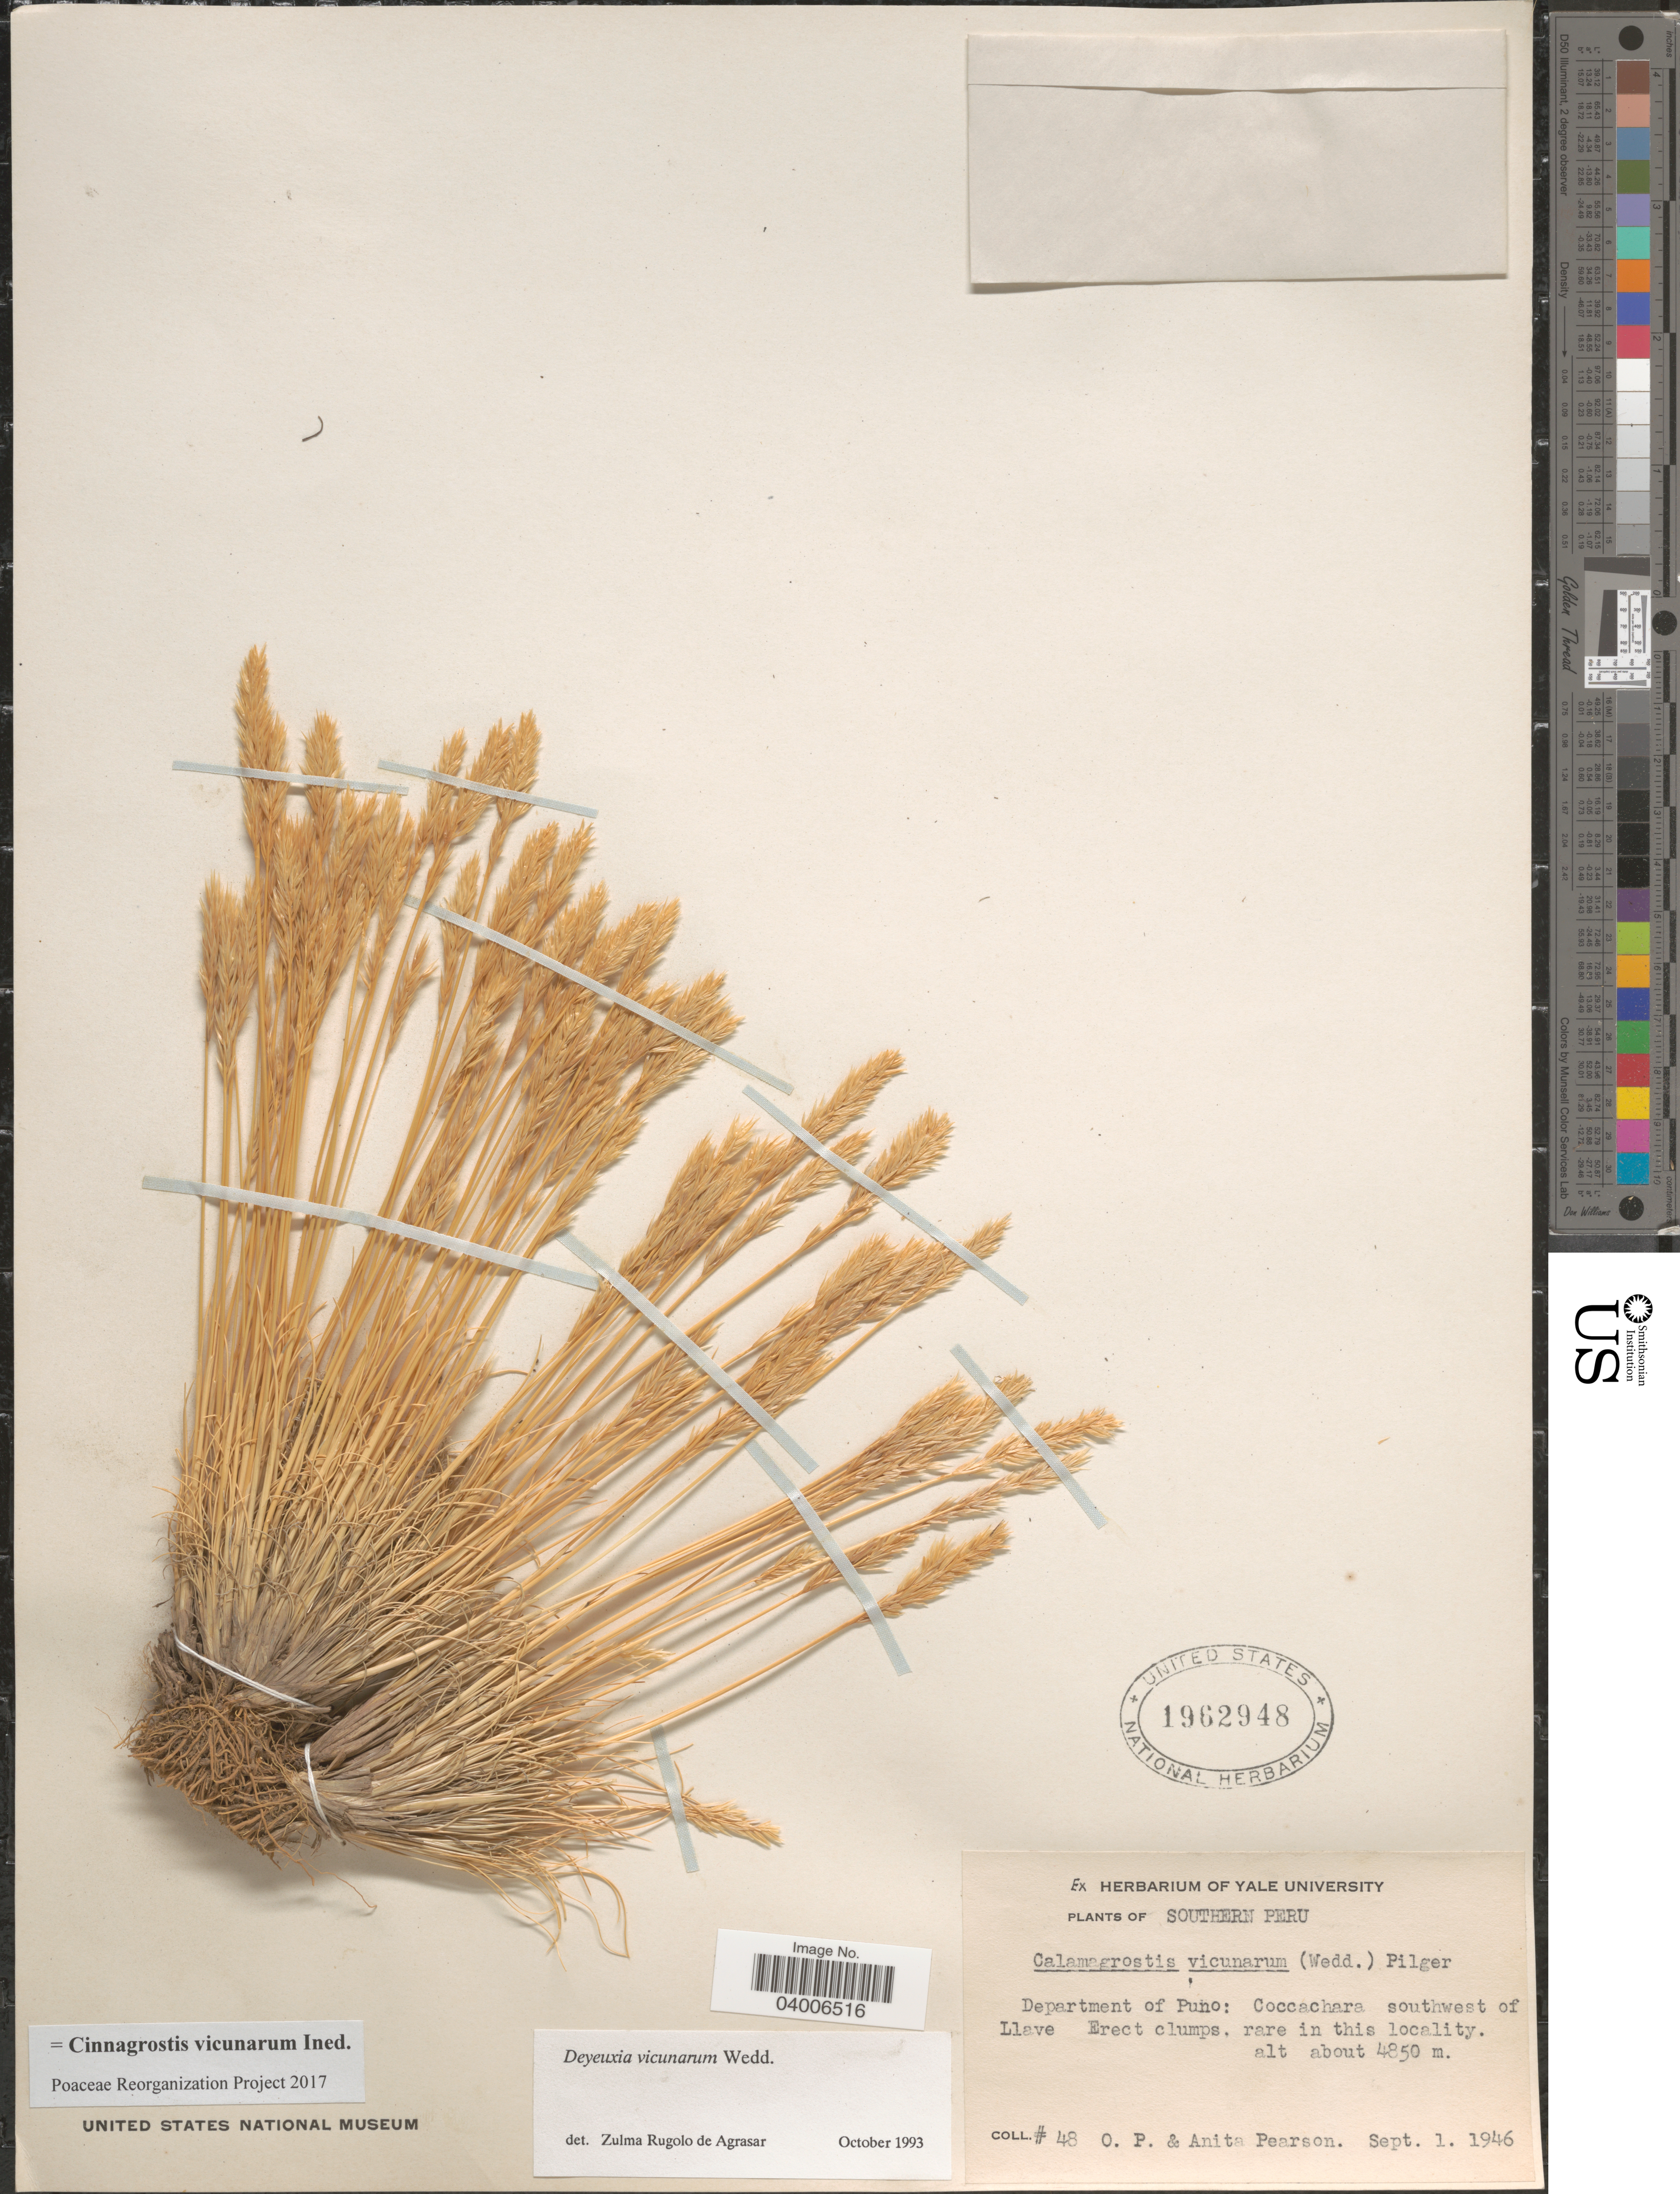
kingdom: Plantae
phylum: Tracheophyta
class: Liliopsida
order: Poales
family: Poaceae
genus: Cinnagrostis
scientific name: Cinnagrostis vicunarum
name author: (Wedd.) P.M. Peterson et al.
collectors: O. P. Pearson & A. Pearson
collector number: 48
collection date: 1946-09-01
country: Peru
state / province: Puno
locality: Southern Peru. Department of Puno: Coccachara southwest of Llave.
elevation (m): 4850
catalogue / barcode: US 1962948